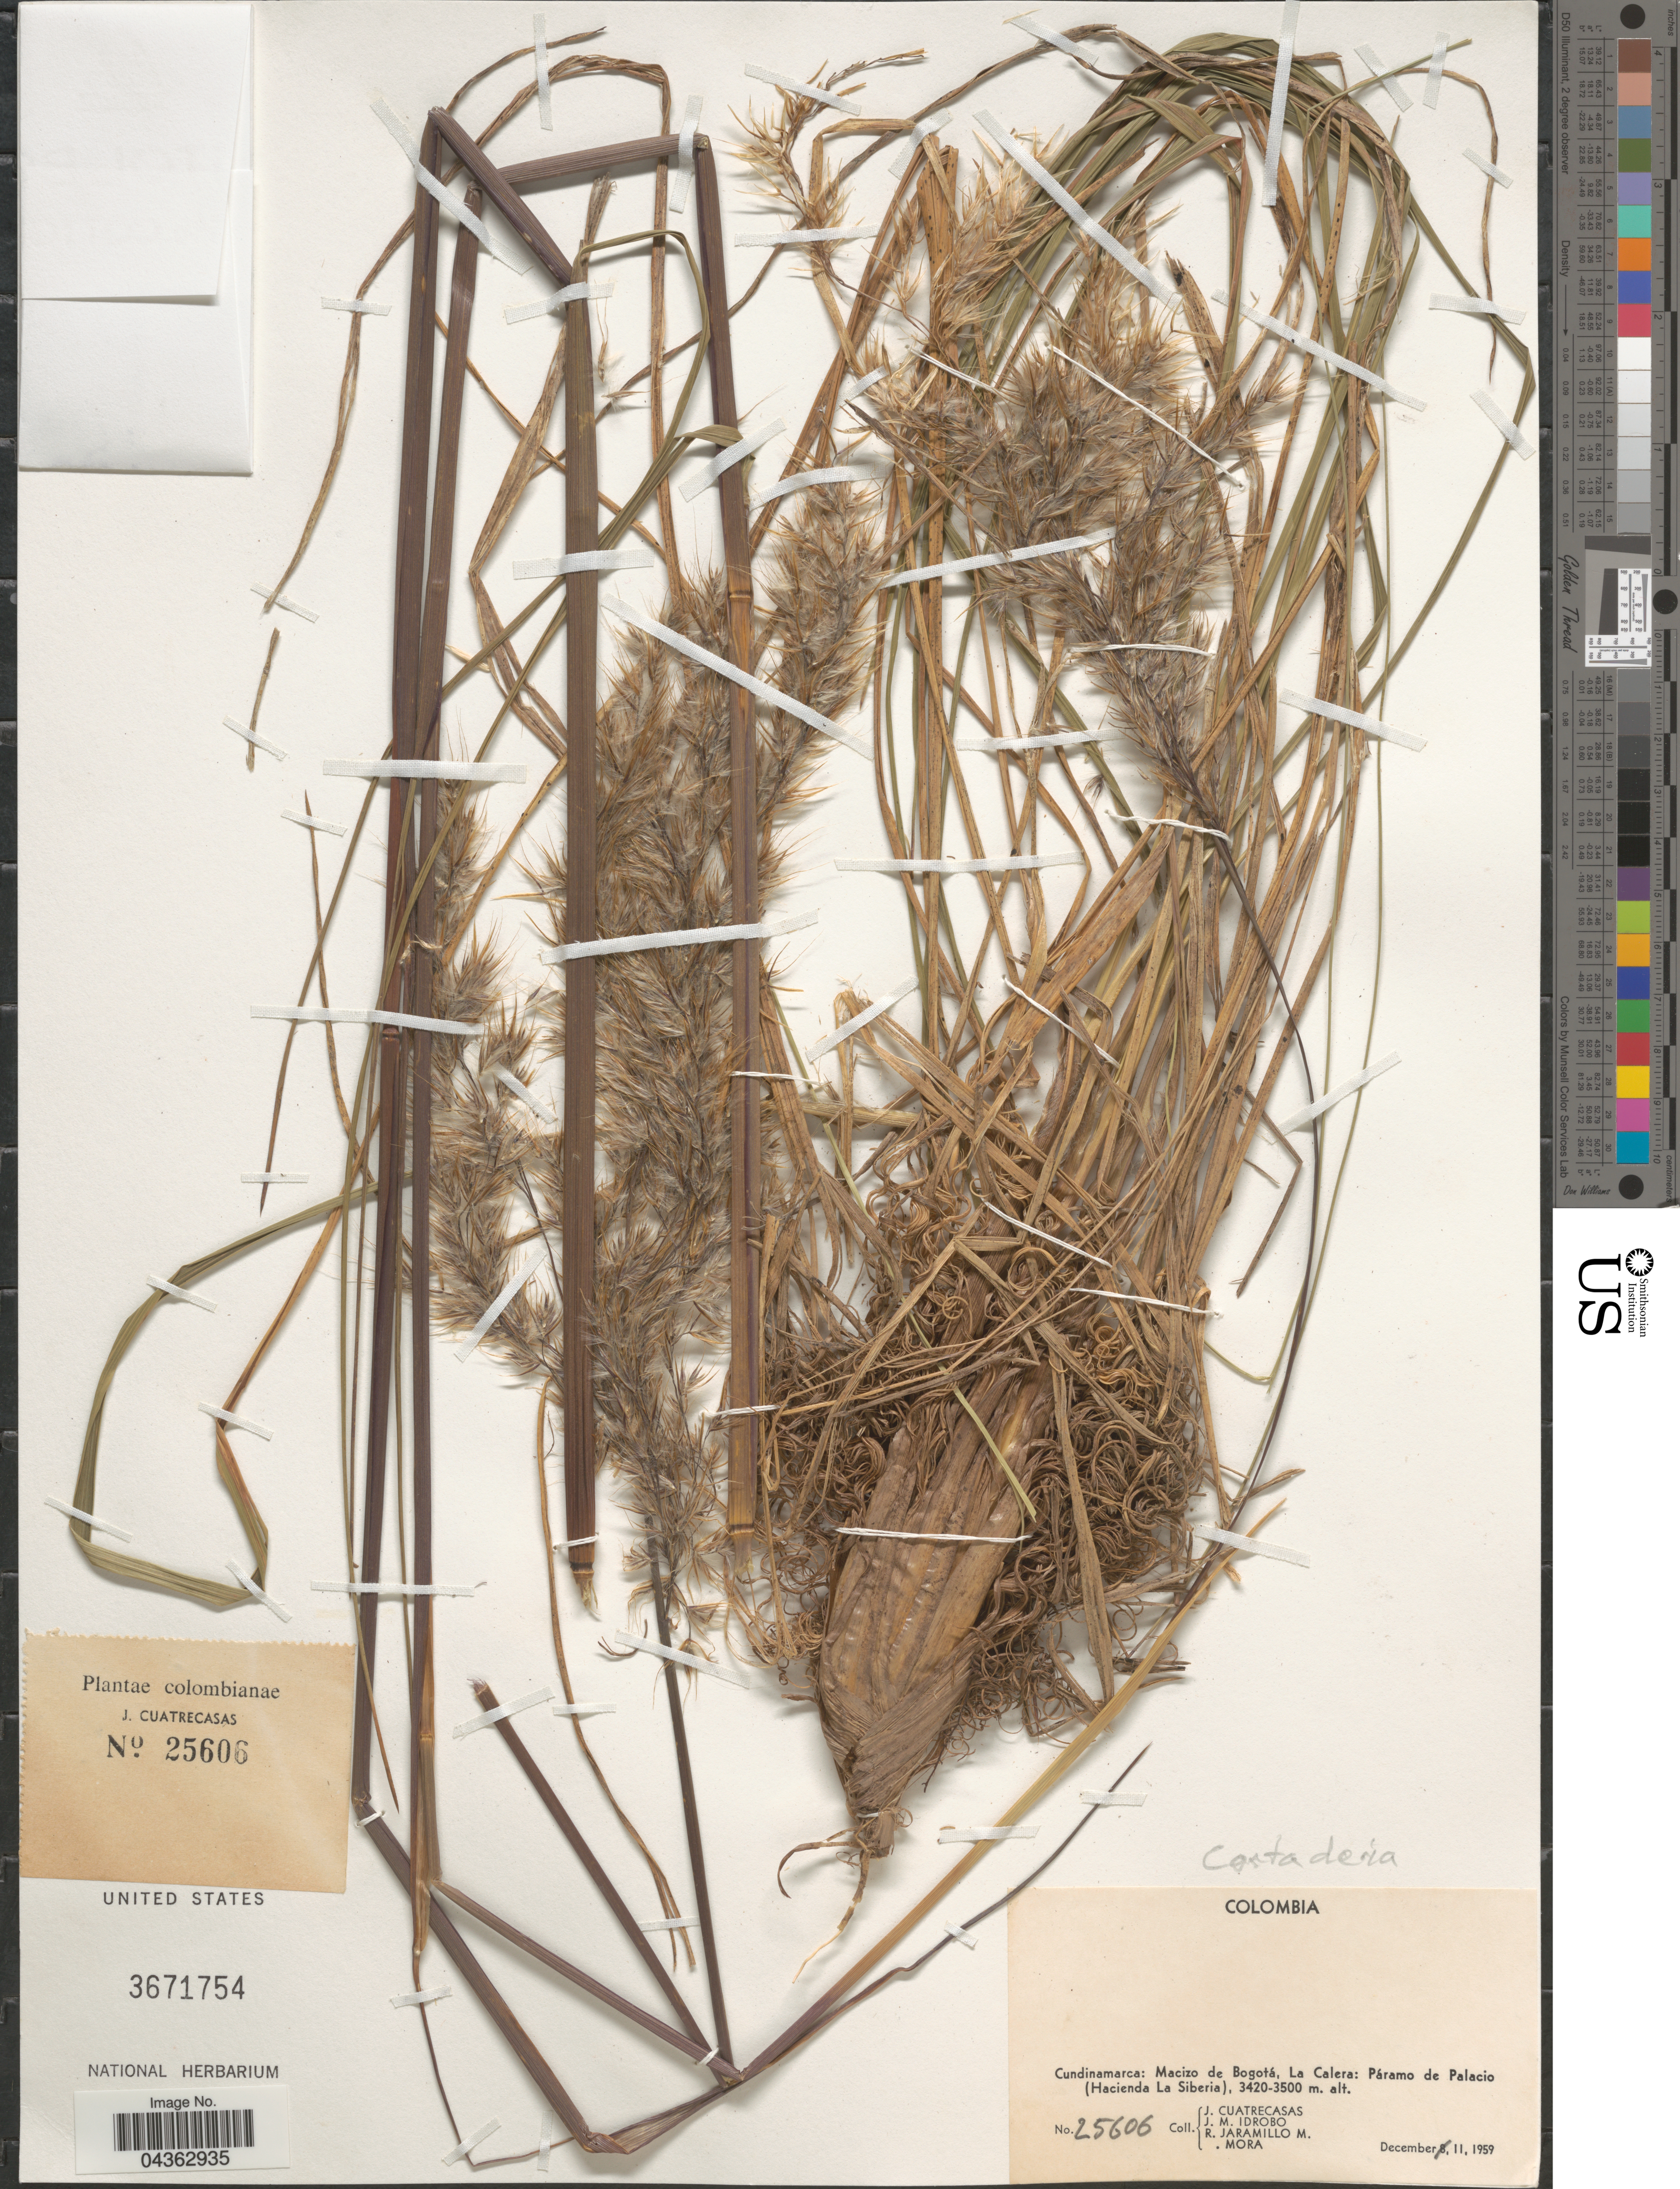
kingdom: Plantae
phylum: Tracheophyta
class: Liliopsida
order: Poales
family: Poaceae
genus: Cortaderia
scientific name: Cortaderia sp.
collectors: J. Cuatrecasas, J. M. Idrobo, R. Jaramillo M. & Mora, --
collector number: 25606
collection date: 1959-12-11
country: Colombia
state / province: Cundinamarca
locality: Macizo de Bogotá, La Calera: Páramo de Palacio (Hacienda La Siberia).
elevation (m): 3420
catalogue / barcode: US 3671754